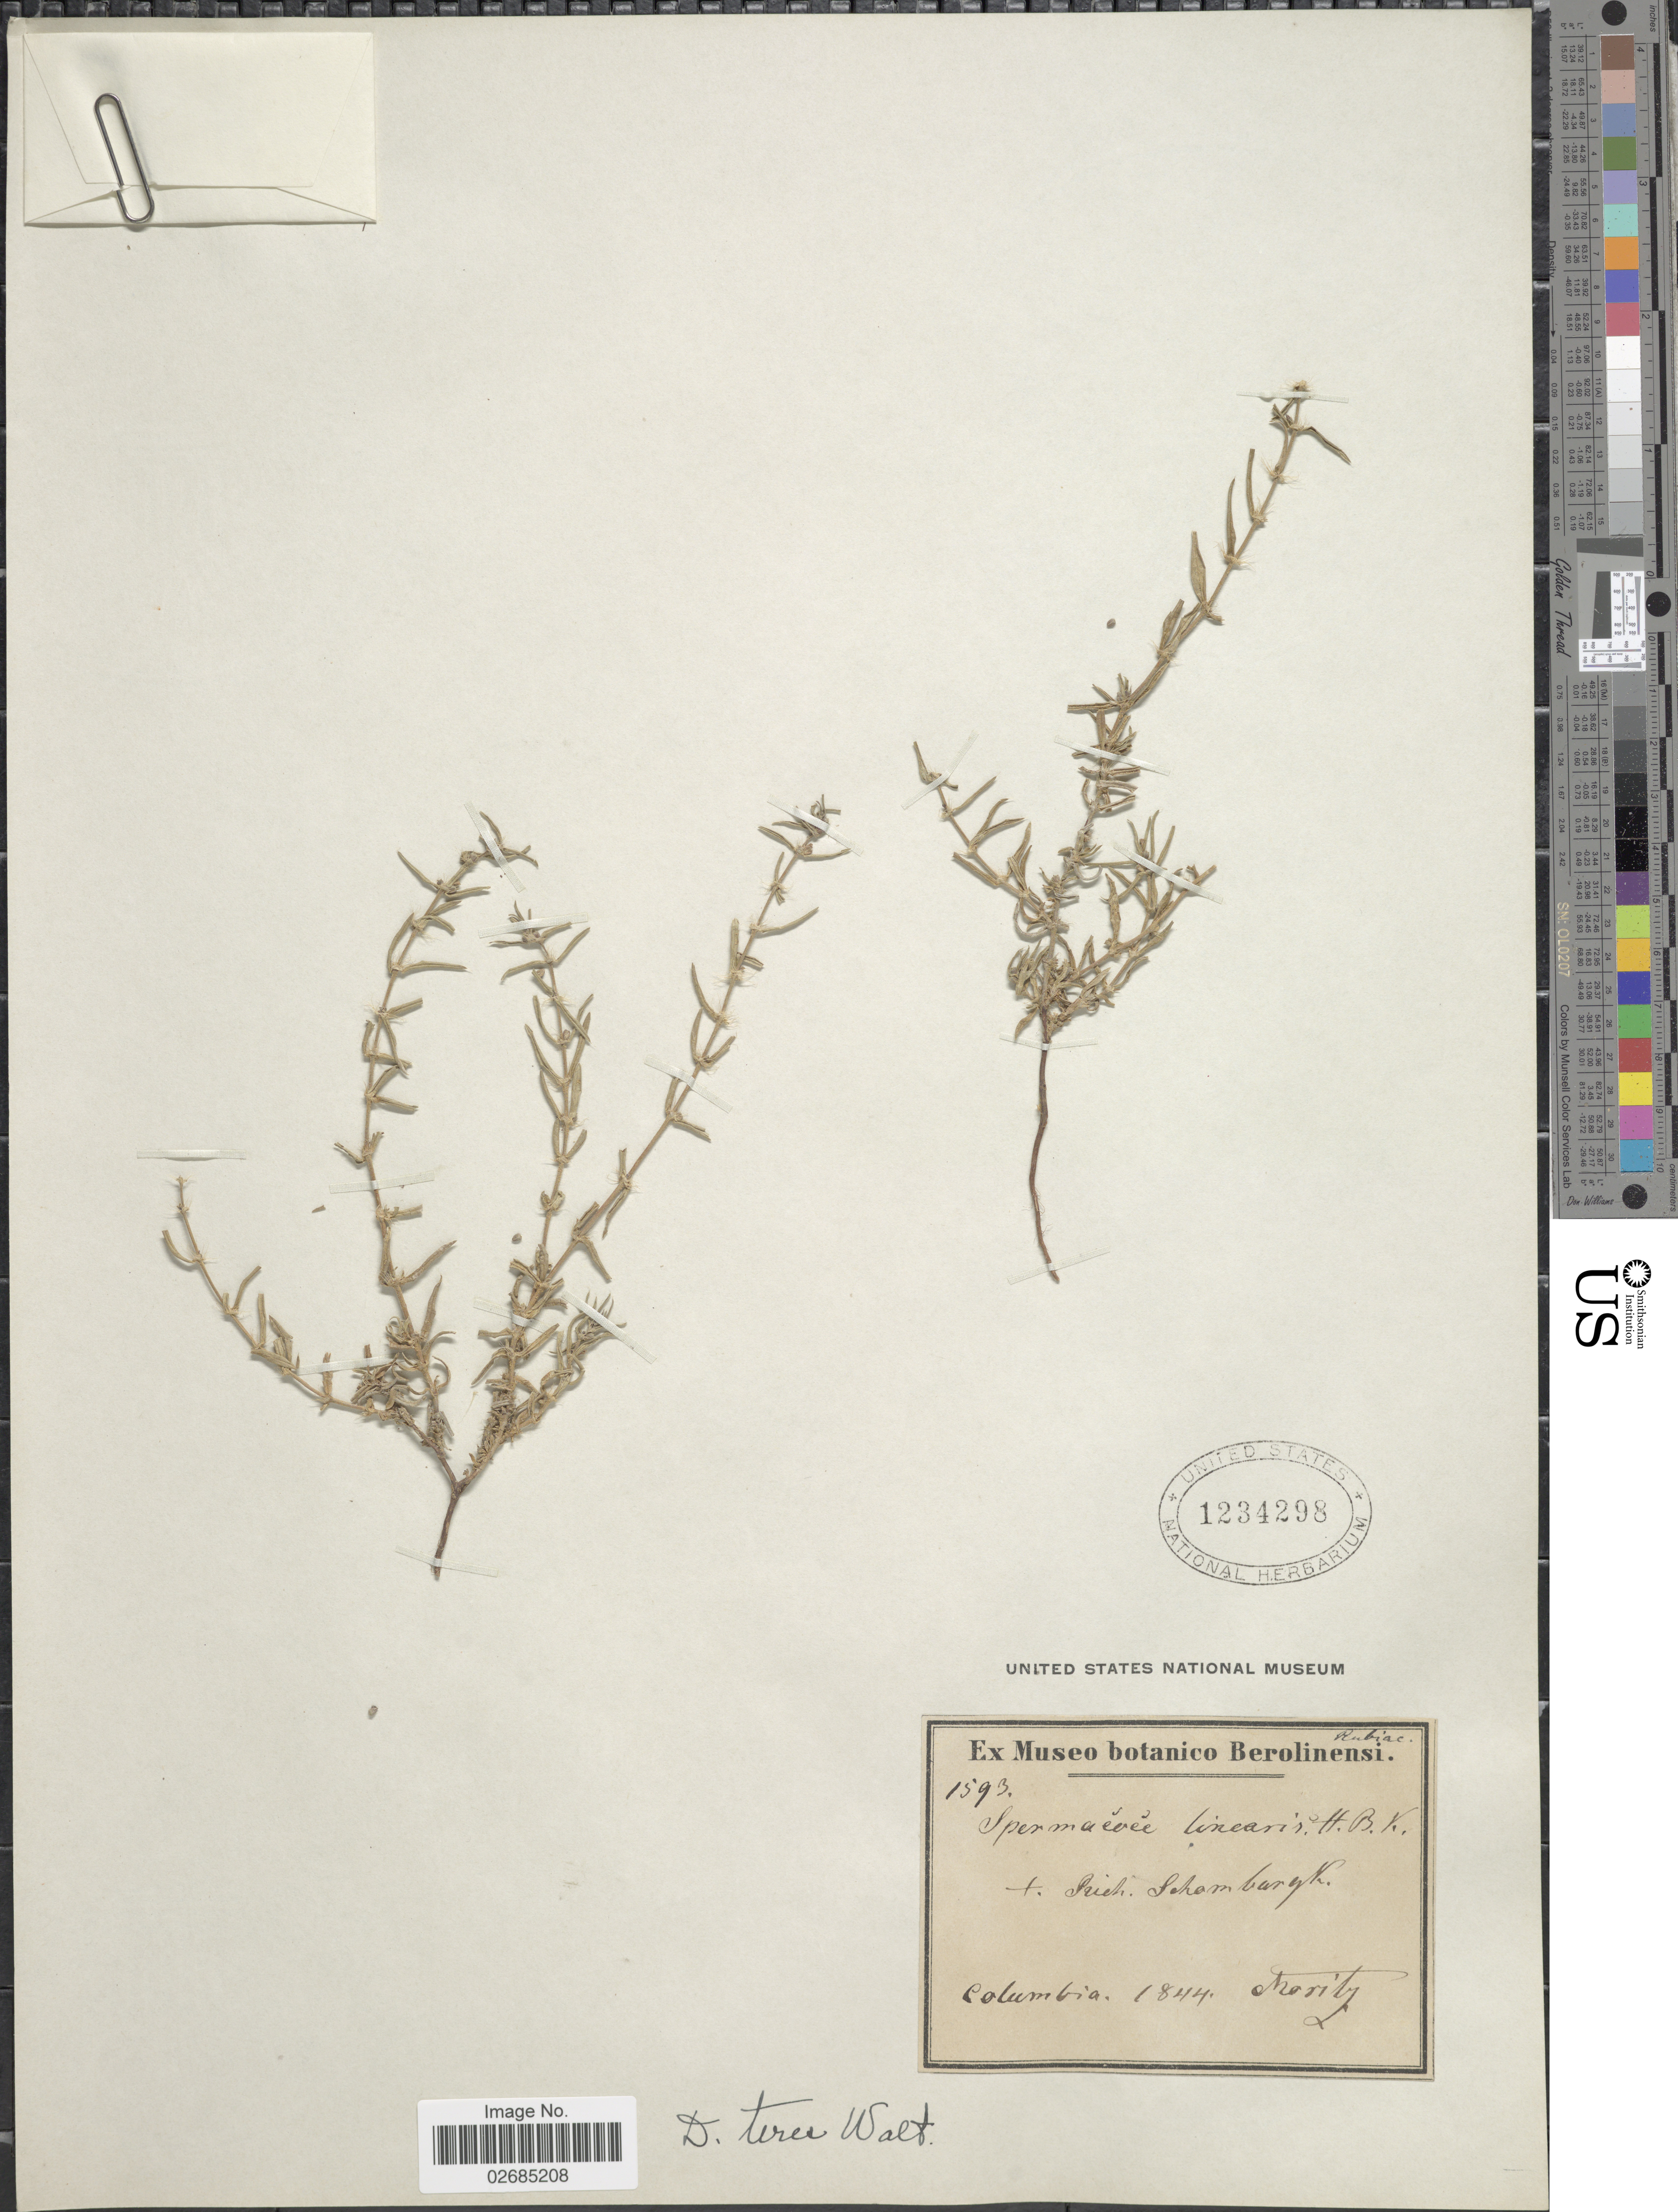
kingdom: Plantae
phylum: Tracheophyta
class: Magnoliopsida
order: Gentianales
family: Rubiaceae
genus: Diodia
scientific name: Diodia teres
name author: Walter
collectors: Moritz, --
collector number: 1593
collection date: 1844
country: Colombia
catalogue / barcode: US 1234298